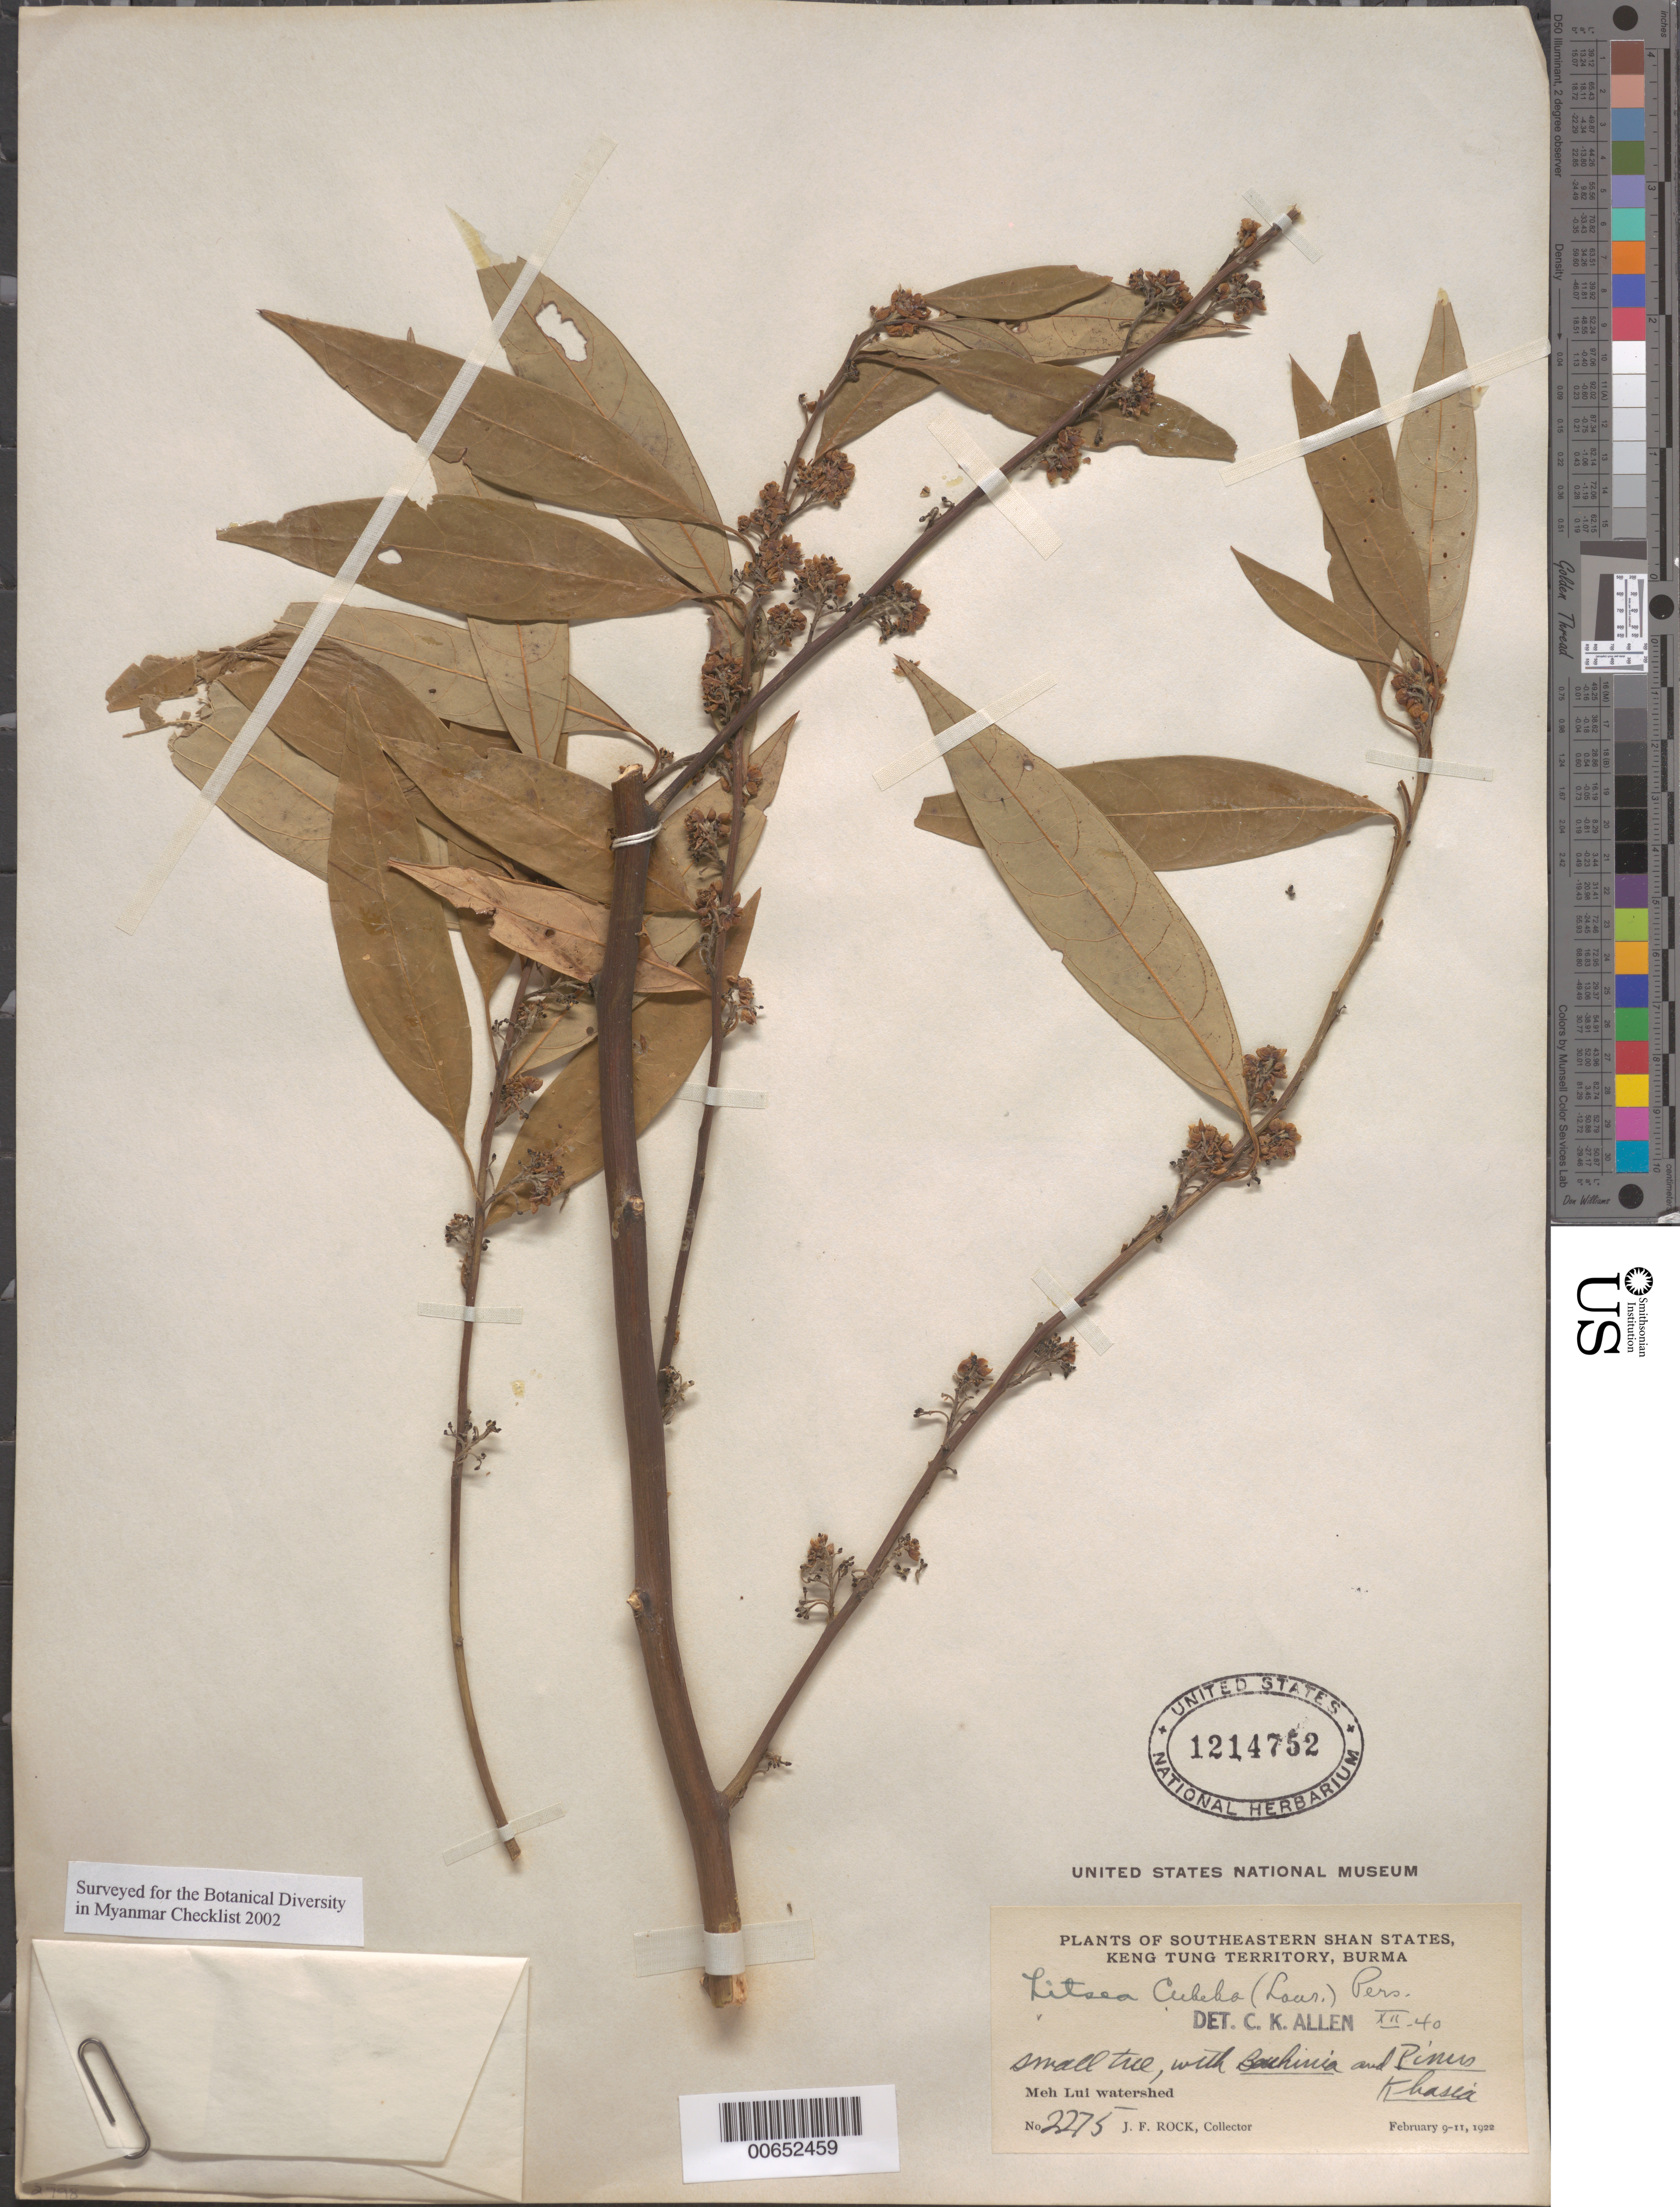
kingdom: Plantae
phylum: Tracheophyta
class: Magnoliopsida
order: Laurales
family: Lauraceae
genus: Litsea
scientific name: Litsea cubeba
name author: (Lour.) Pers.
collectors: J. F. Rock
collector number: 2316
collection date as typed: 09 Feb 1922 to 11 Feb 1922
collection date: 1922-02-09/1922-02-11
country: Myanmar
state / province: Shan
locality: Keng Tung Territory, Meh Lui watershed.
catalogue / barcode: US 1214752